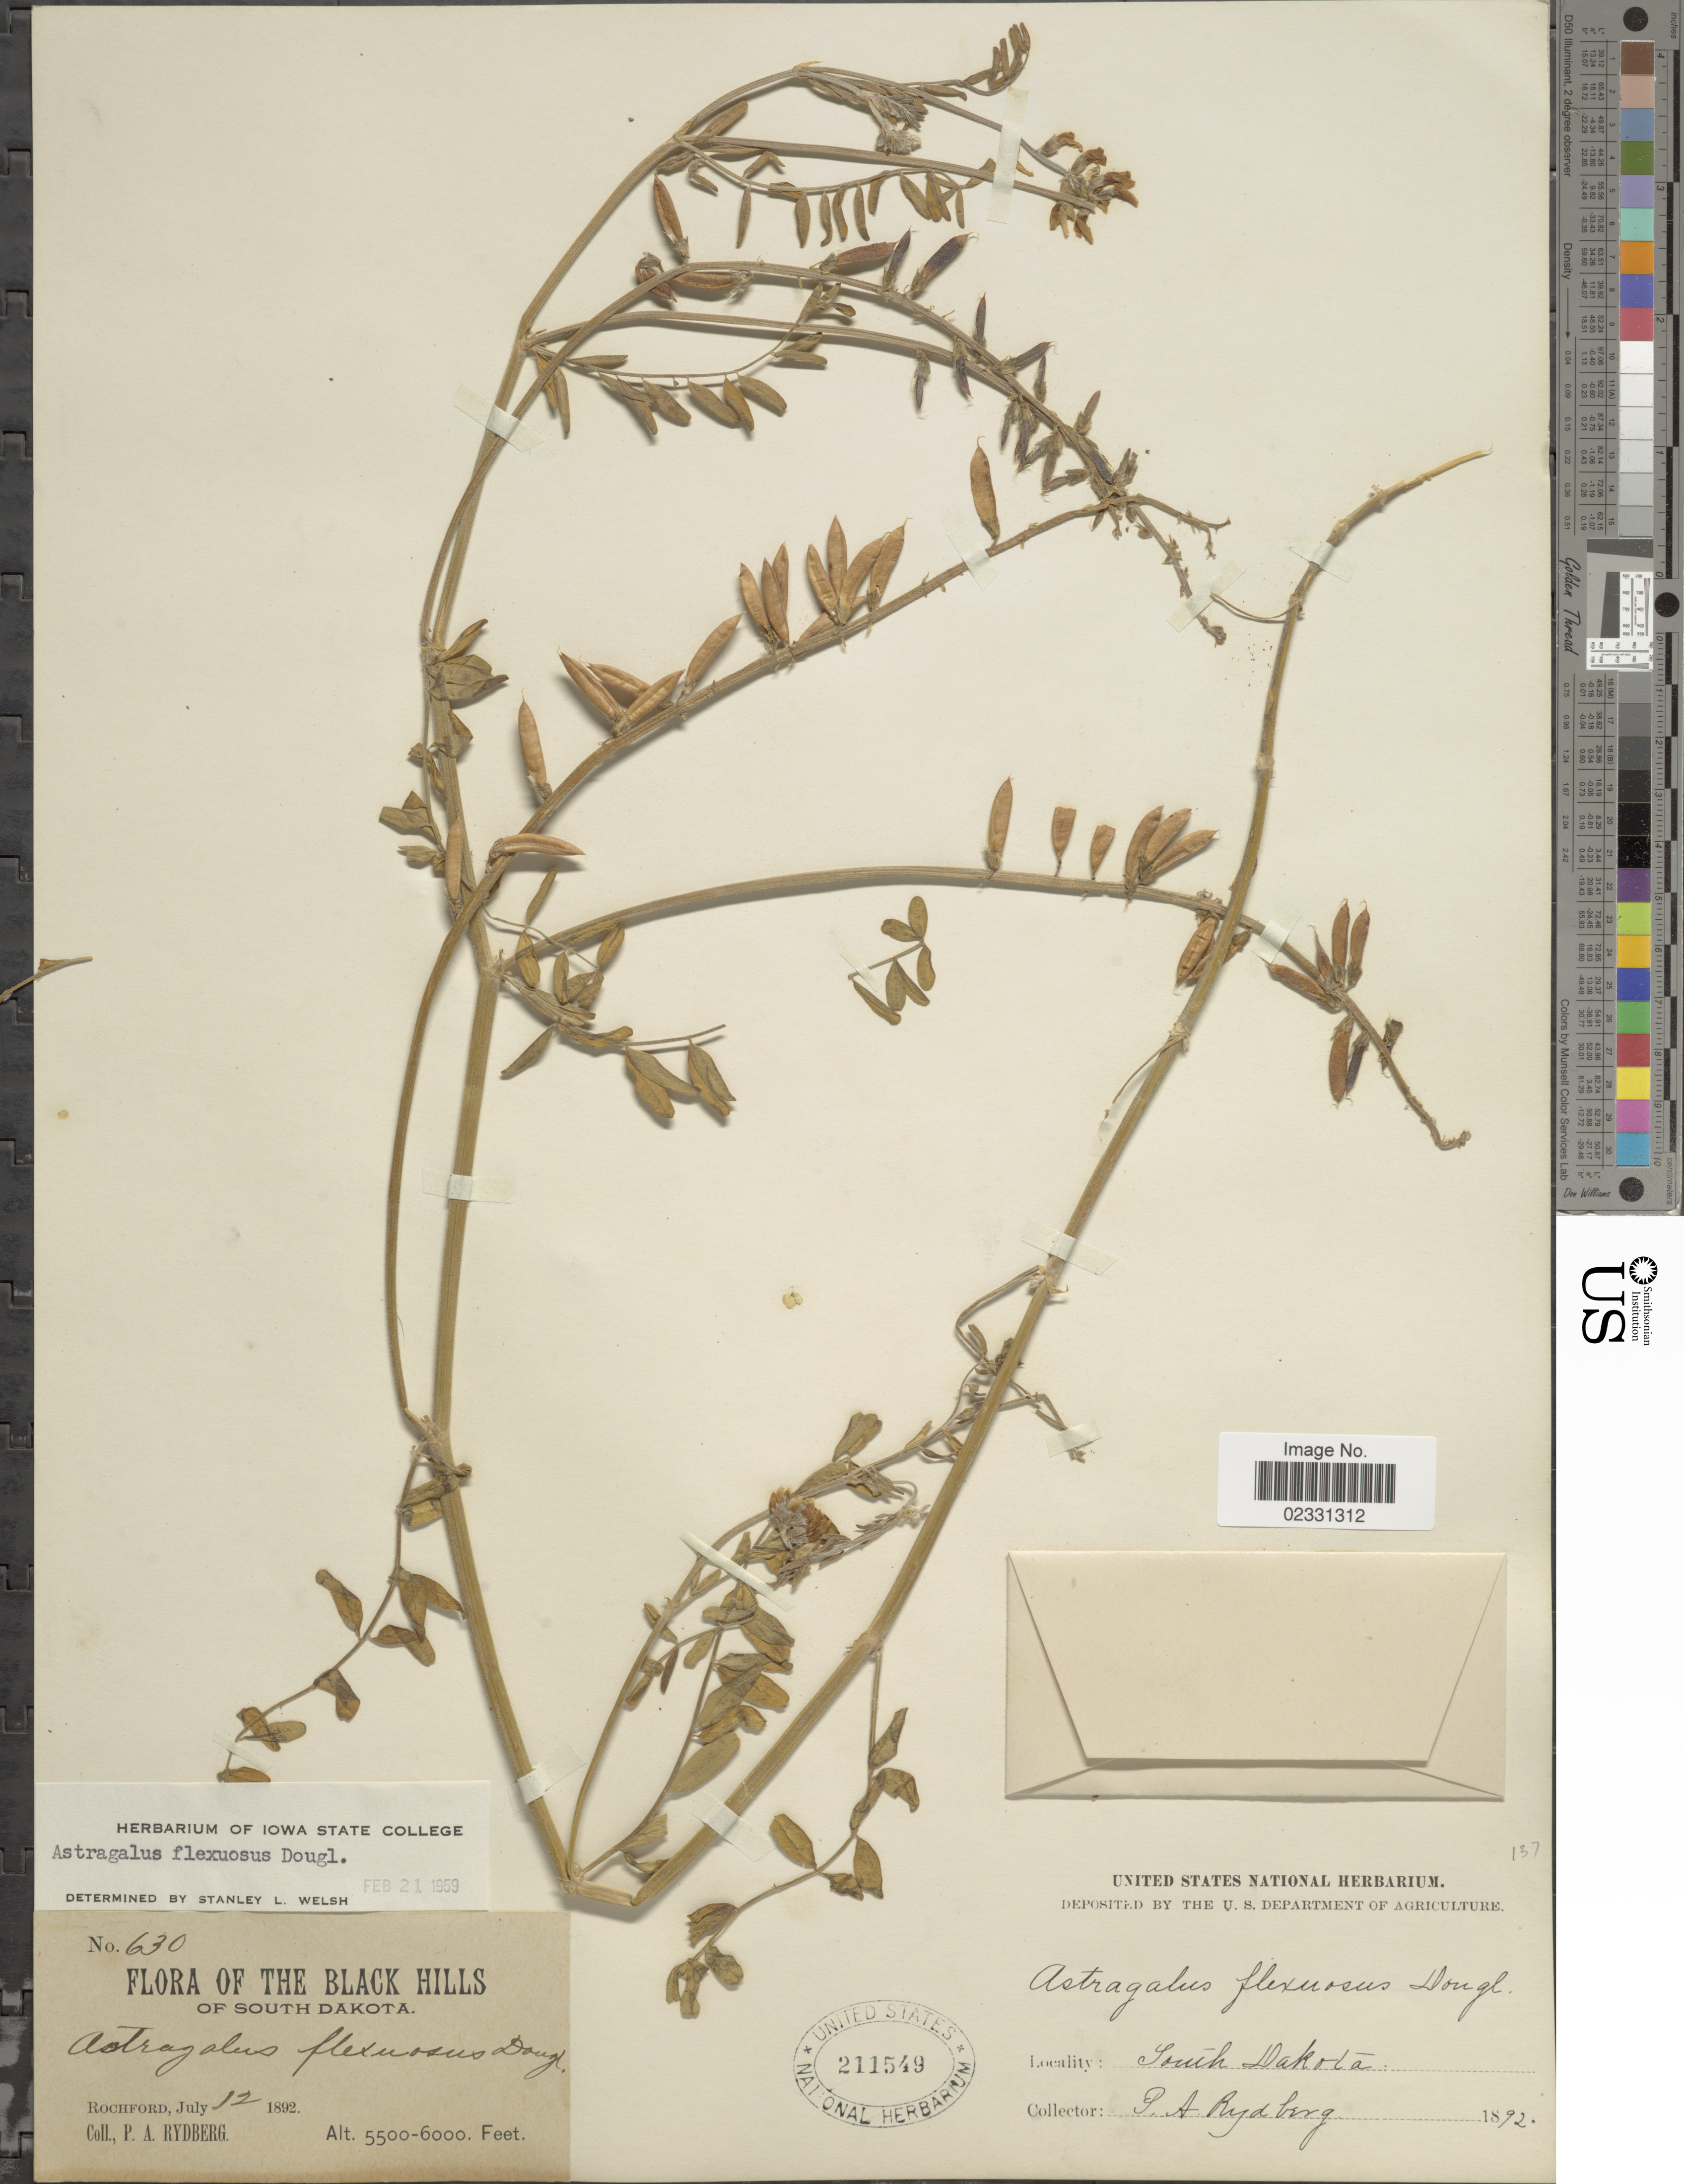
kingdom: Plantae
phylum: Tracheophyta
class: Magnoliopsida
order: Fabales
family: Fabaceae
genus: Astragalus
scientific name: Astragalus flexuosus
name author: (Hook.) Douglas ex G. Don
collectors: P. A. Rydberg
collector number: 630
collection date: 1892-07-12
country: United States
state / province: South Dakota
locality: The Black Hills, Rochford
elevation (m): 1676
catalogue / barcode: US 211549